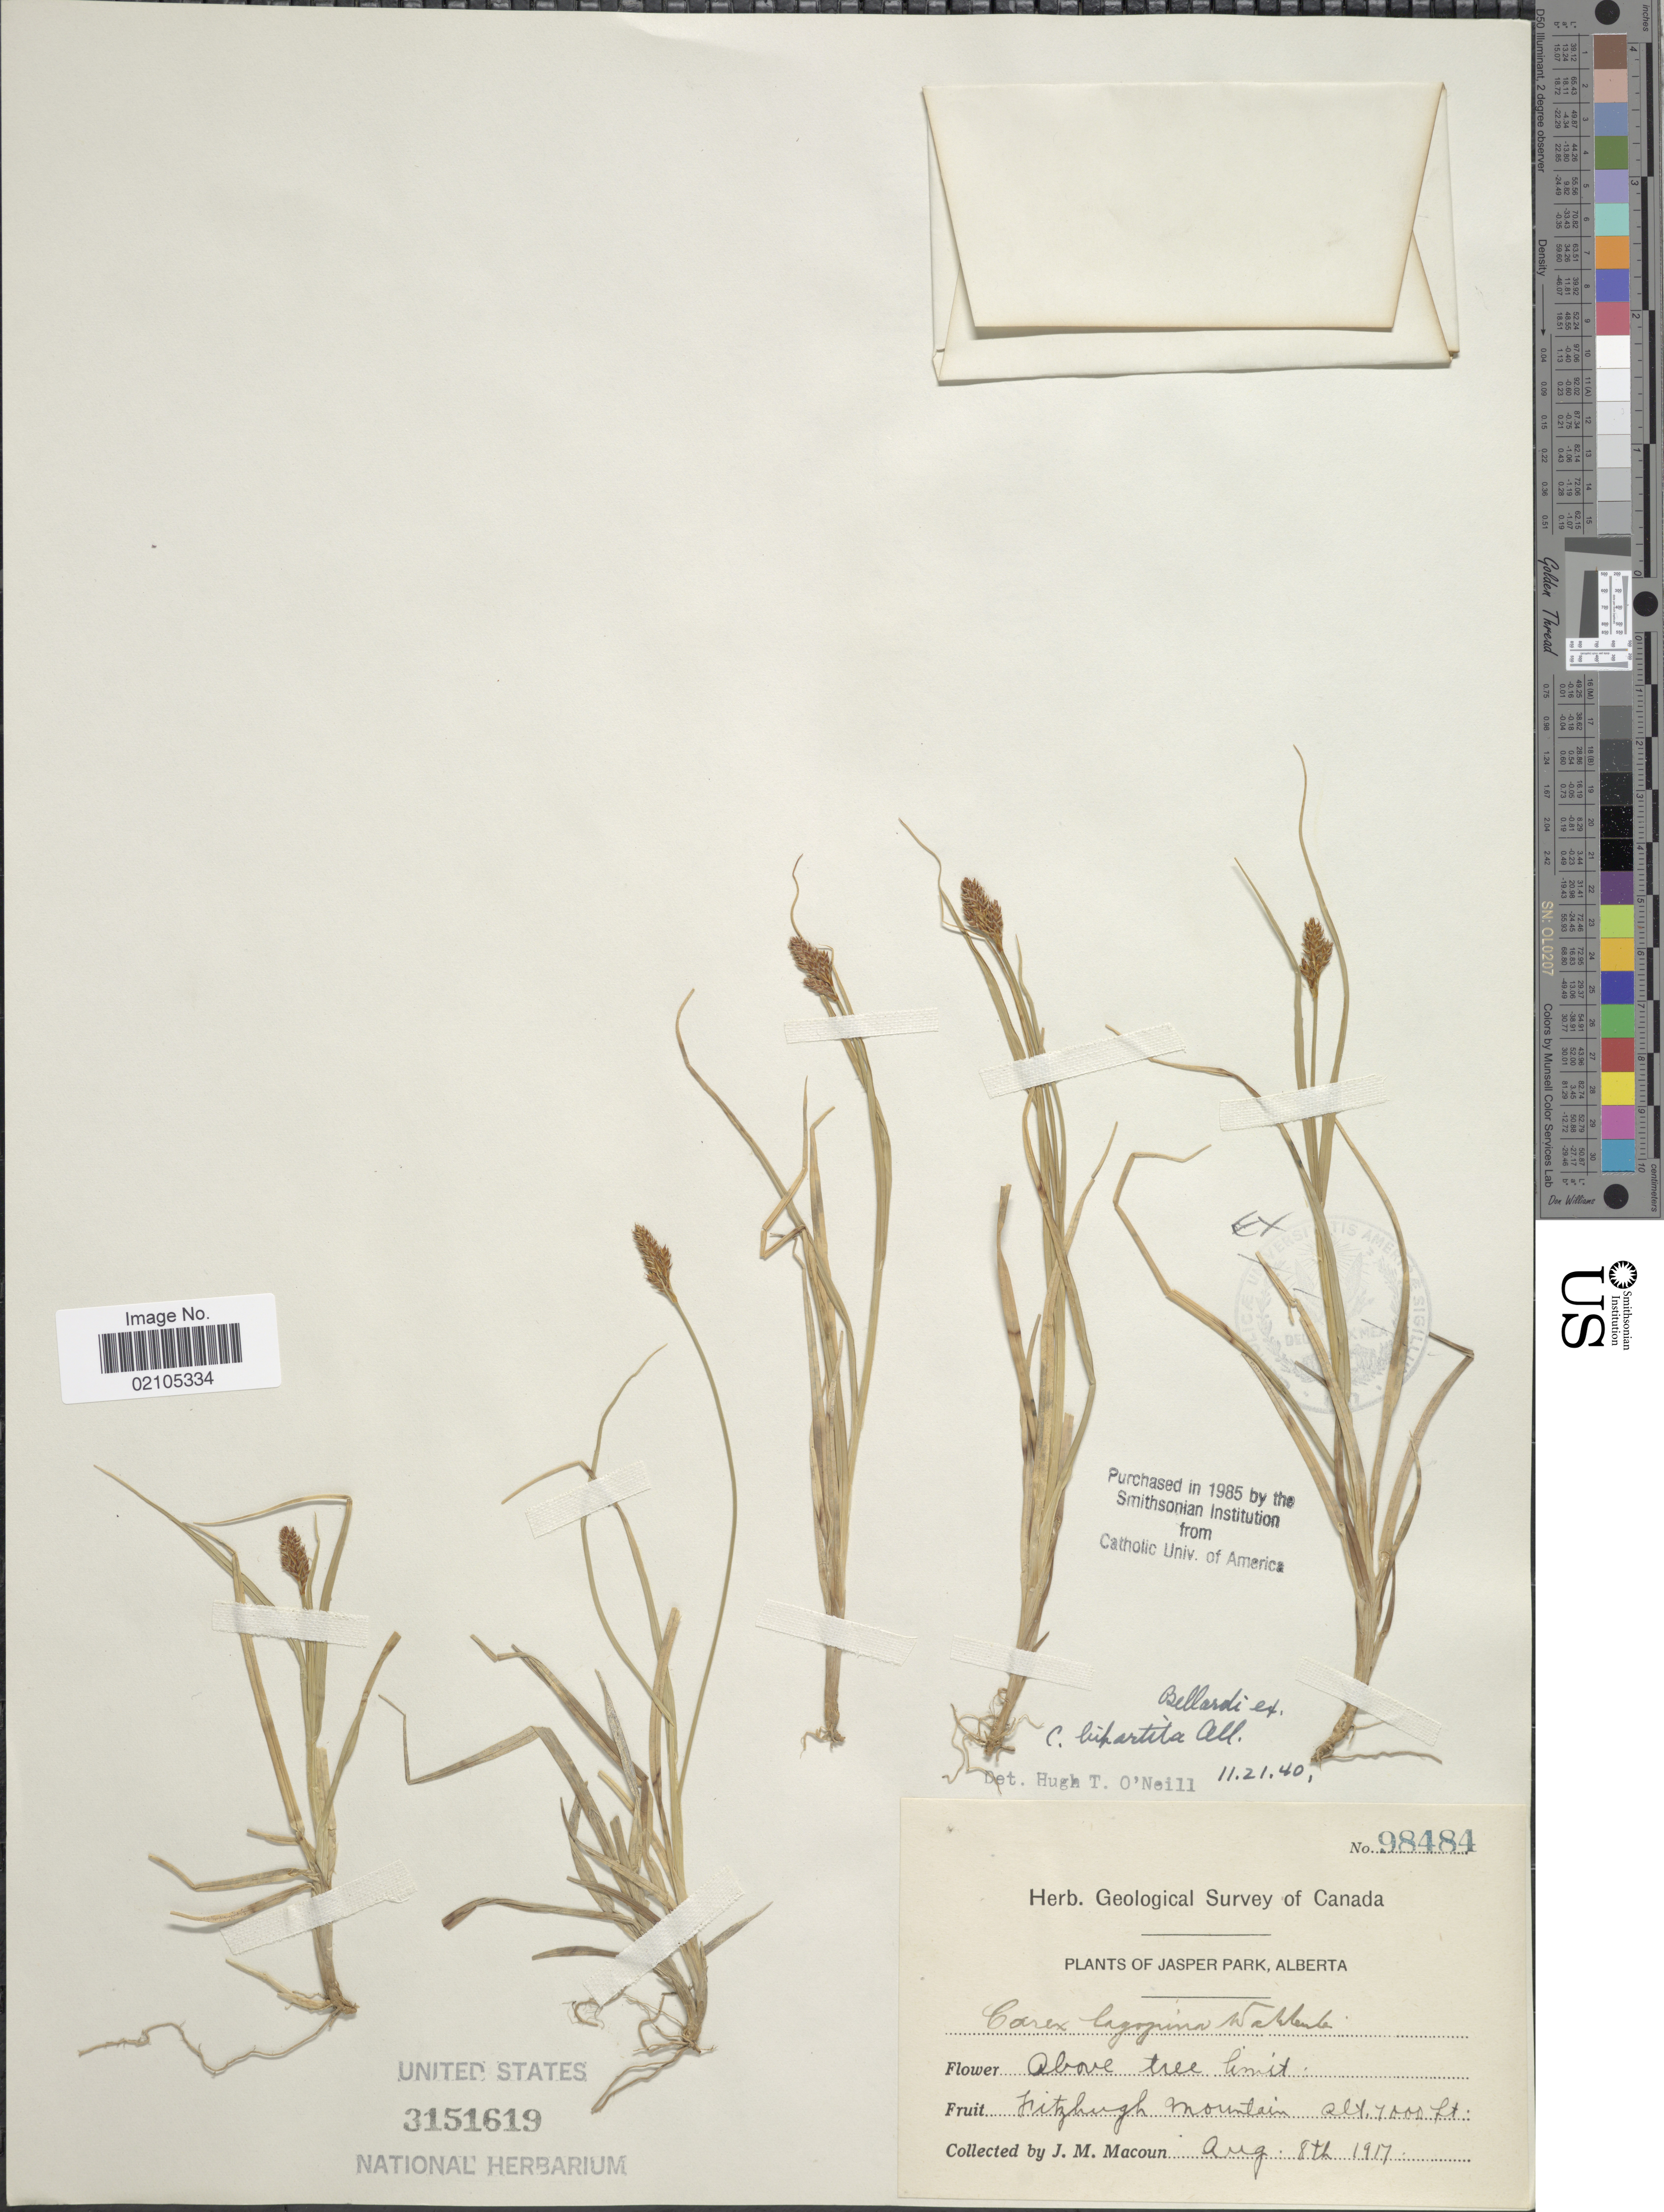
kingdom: Plantae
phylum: Tracheophyta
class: Liliopsida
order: Poales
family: Cyperaceae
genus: Carex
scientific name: Carex lachenalii subsp. lachenalii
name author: Schkuhr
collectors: J. M. Macoun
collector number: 98484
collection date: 1917-08-08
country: Canada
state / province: Alberta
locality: Above tree limit, Fitzhugh Mountain.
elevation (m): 2134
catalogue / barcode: US 3151619